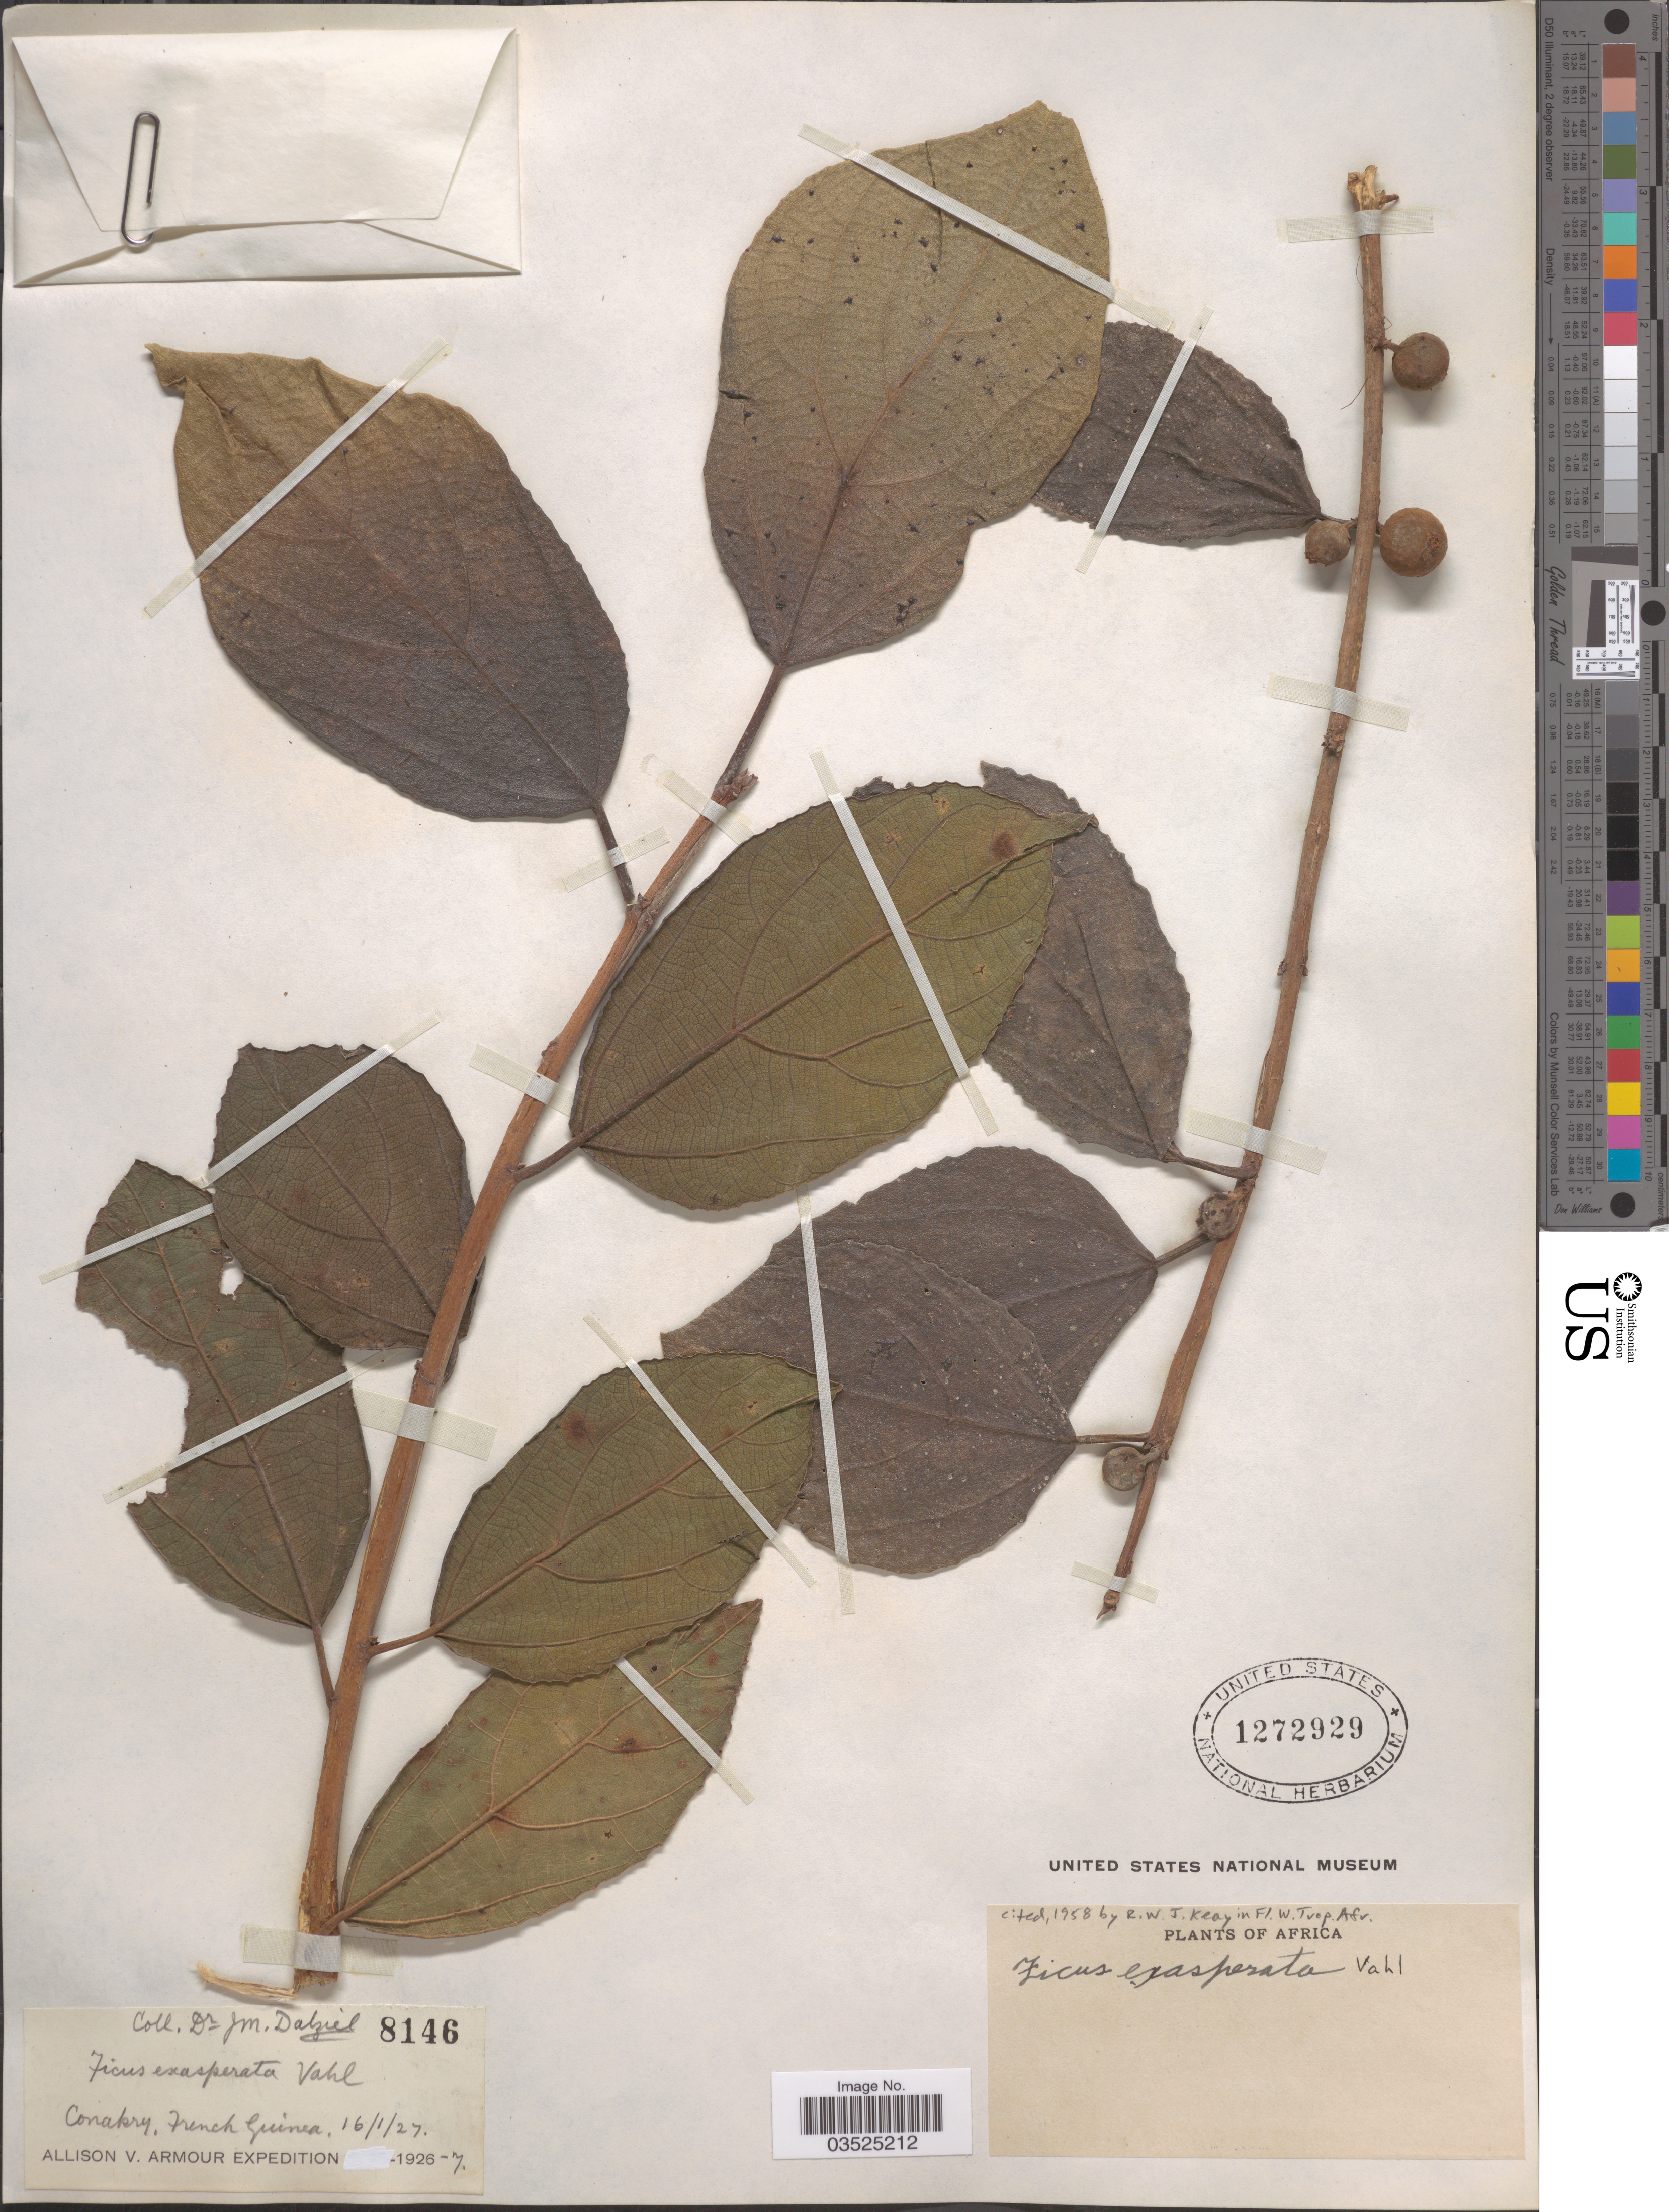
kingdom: Plantae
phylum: Tracheophyta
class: Magnoliopsida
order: Rosales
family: Moraceae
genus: Ficus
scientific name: Ficus exasperata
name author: Vahl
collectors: J. Dalziel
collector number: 8146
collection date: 1927-01-16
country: Guinea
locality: Conakry.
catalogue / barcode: US 1272929